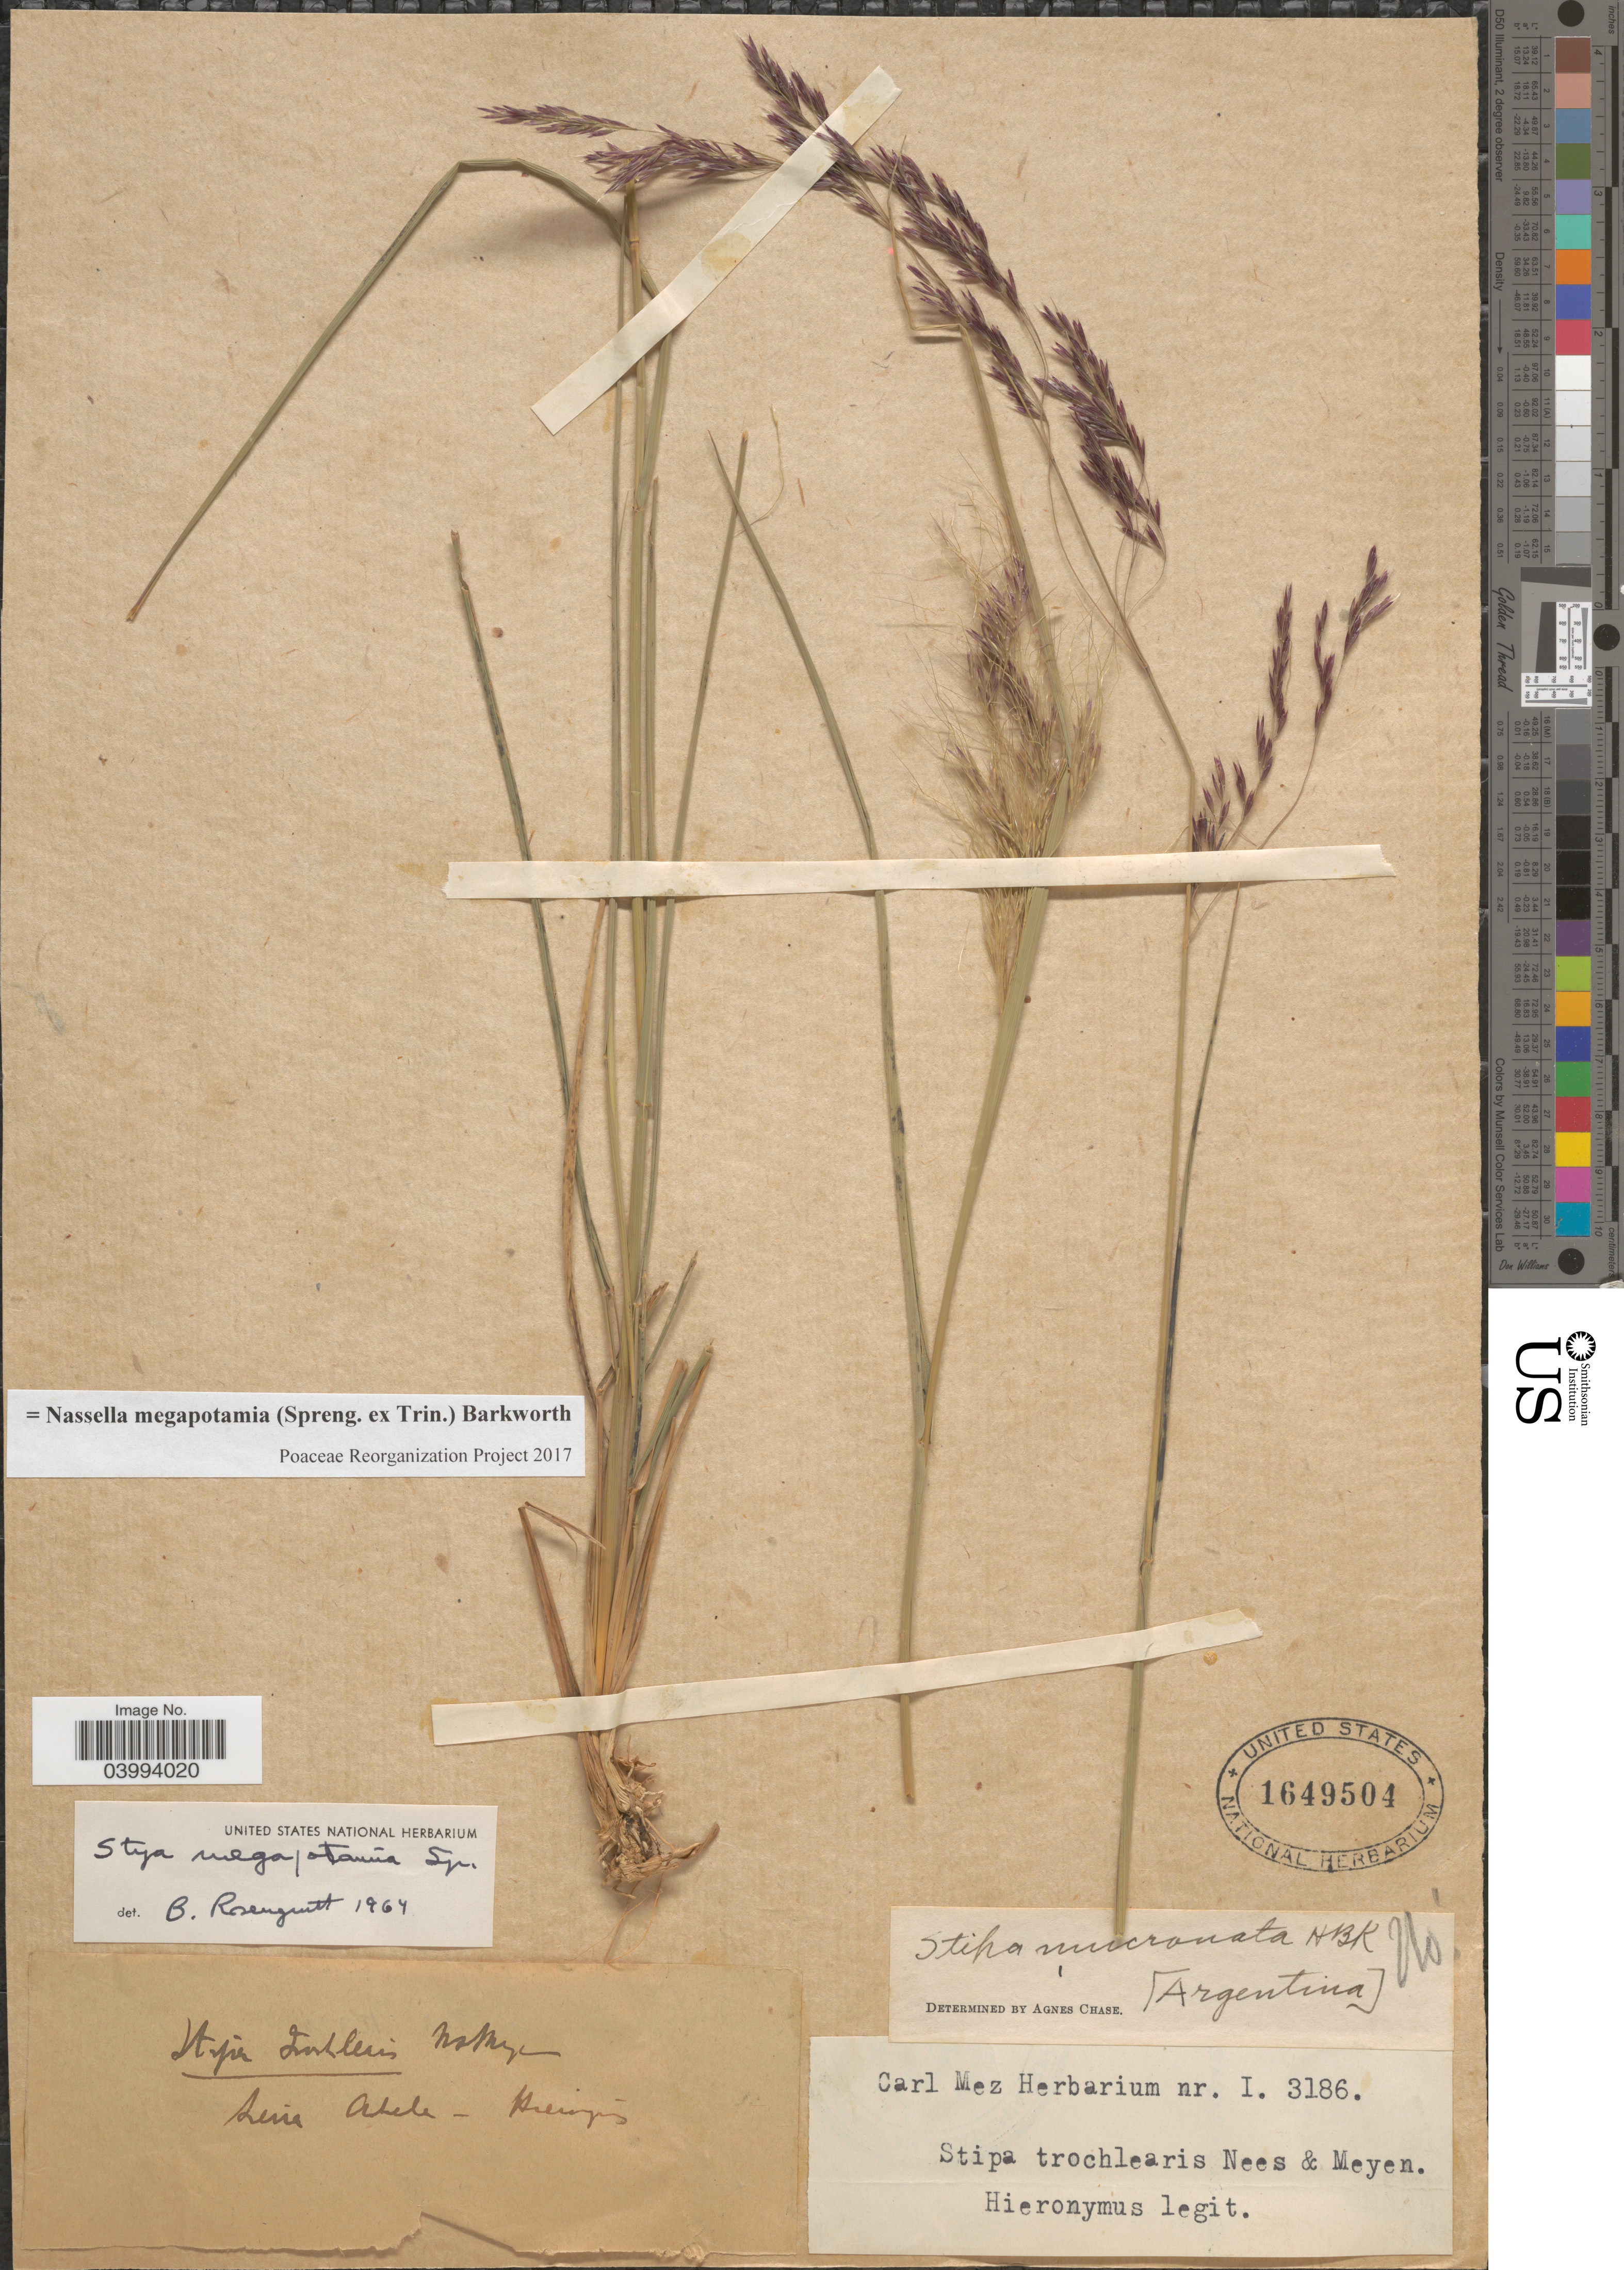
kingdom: Plantae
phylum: Tracheophyta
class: Liliopsida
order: Poales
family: Poaceae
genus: Nassella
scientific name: Nassella megapotamia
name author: (Spreng. ex Trin.) Barkworth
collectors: -. Hieronymus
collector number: I.3186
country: Argentina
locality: Serra Achla.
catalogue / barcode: US 1649504